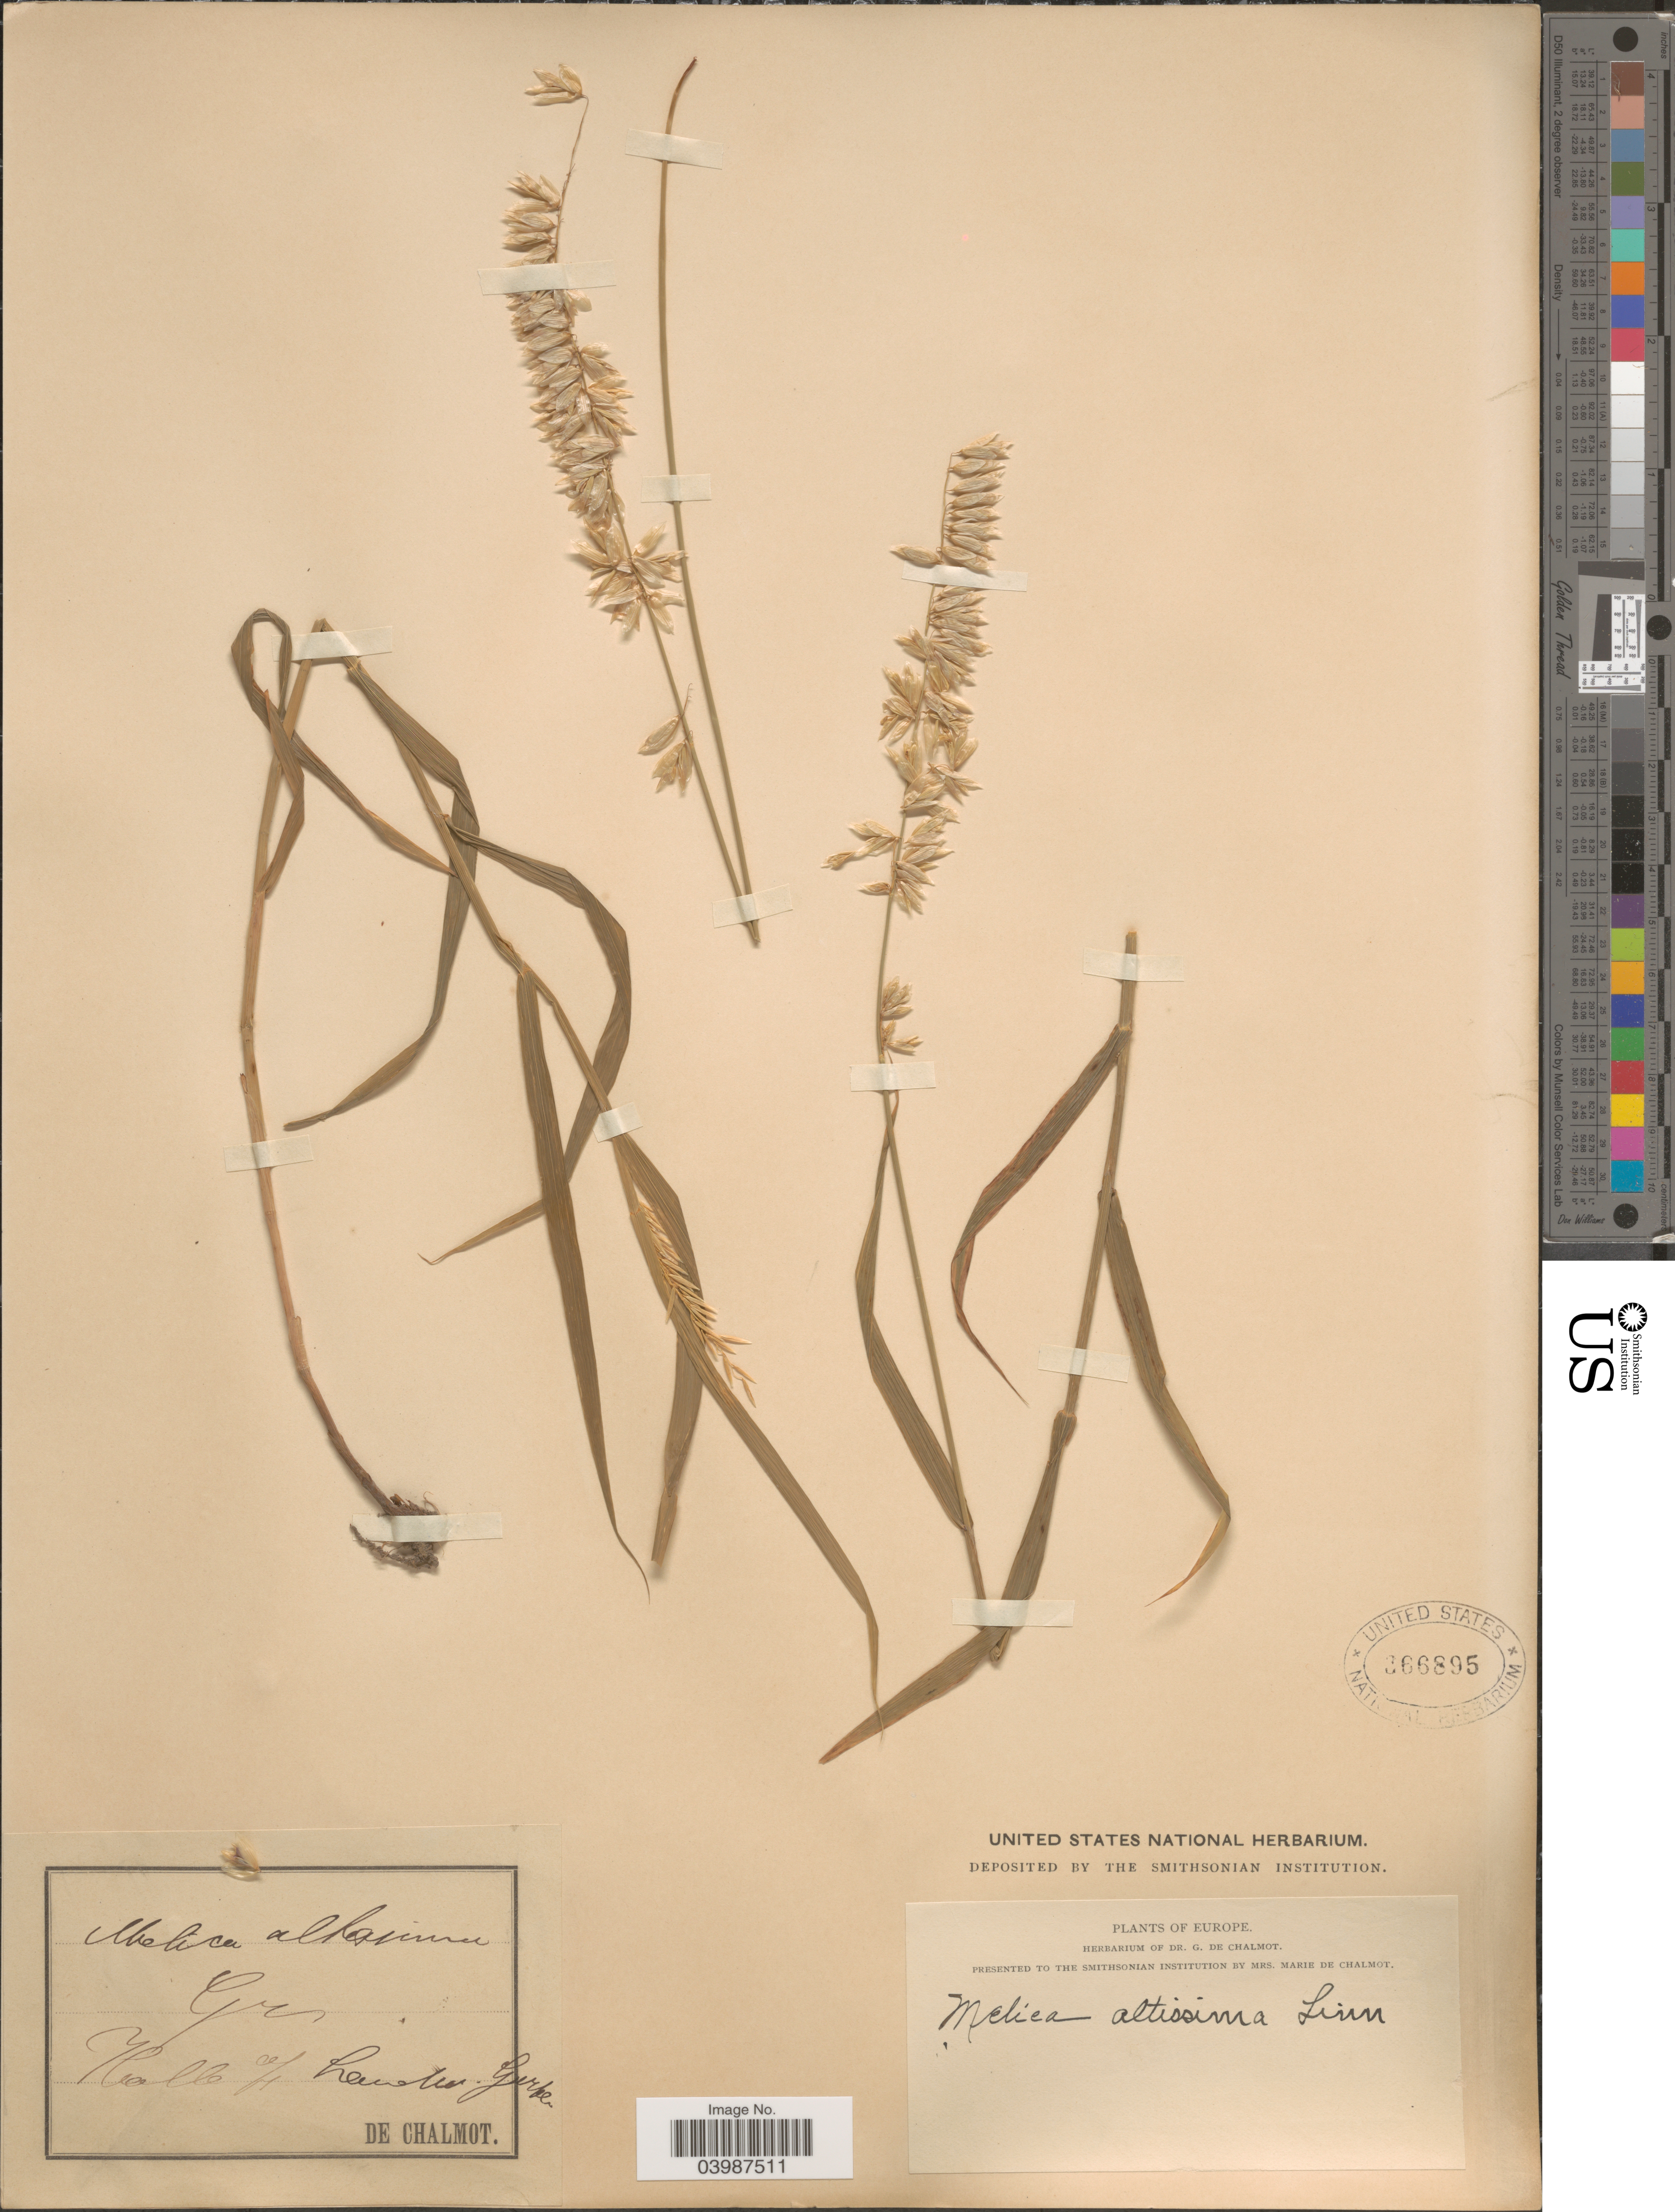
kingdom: Plantae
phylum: Tracheophyta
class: Liliopsida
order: Poales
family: Poaceae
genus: Melica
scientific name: Melica altissima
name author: L.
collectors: G. de Chalmot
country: Germany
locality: Halle. [illegible text] Europe.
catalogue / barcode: US 366895